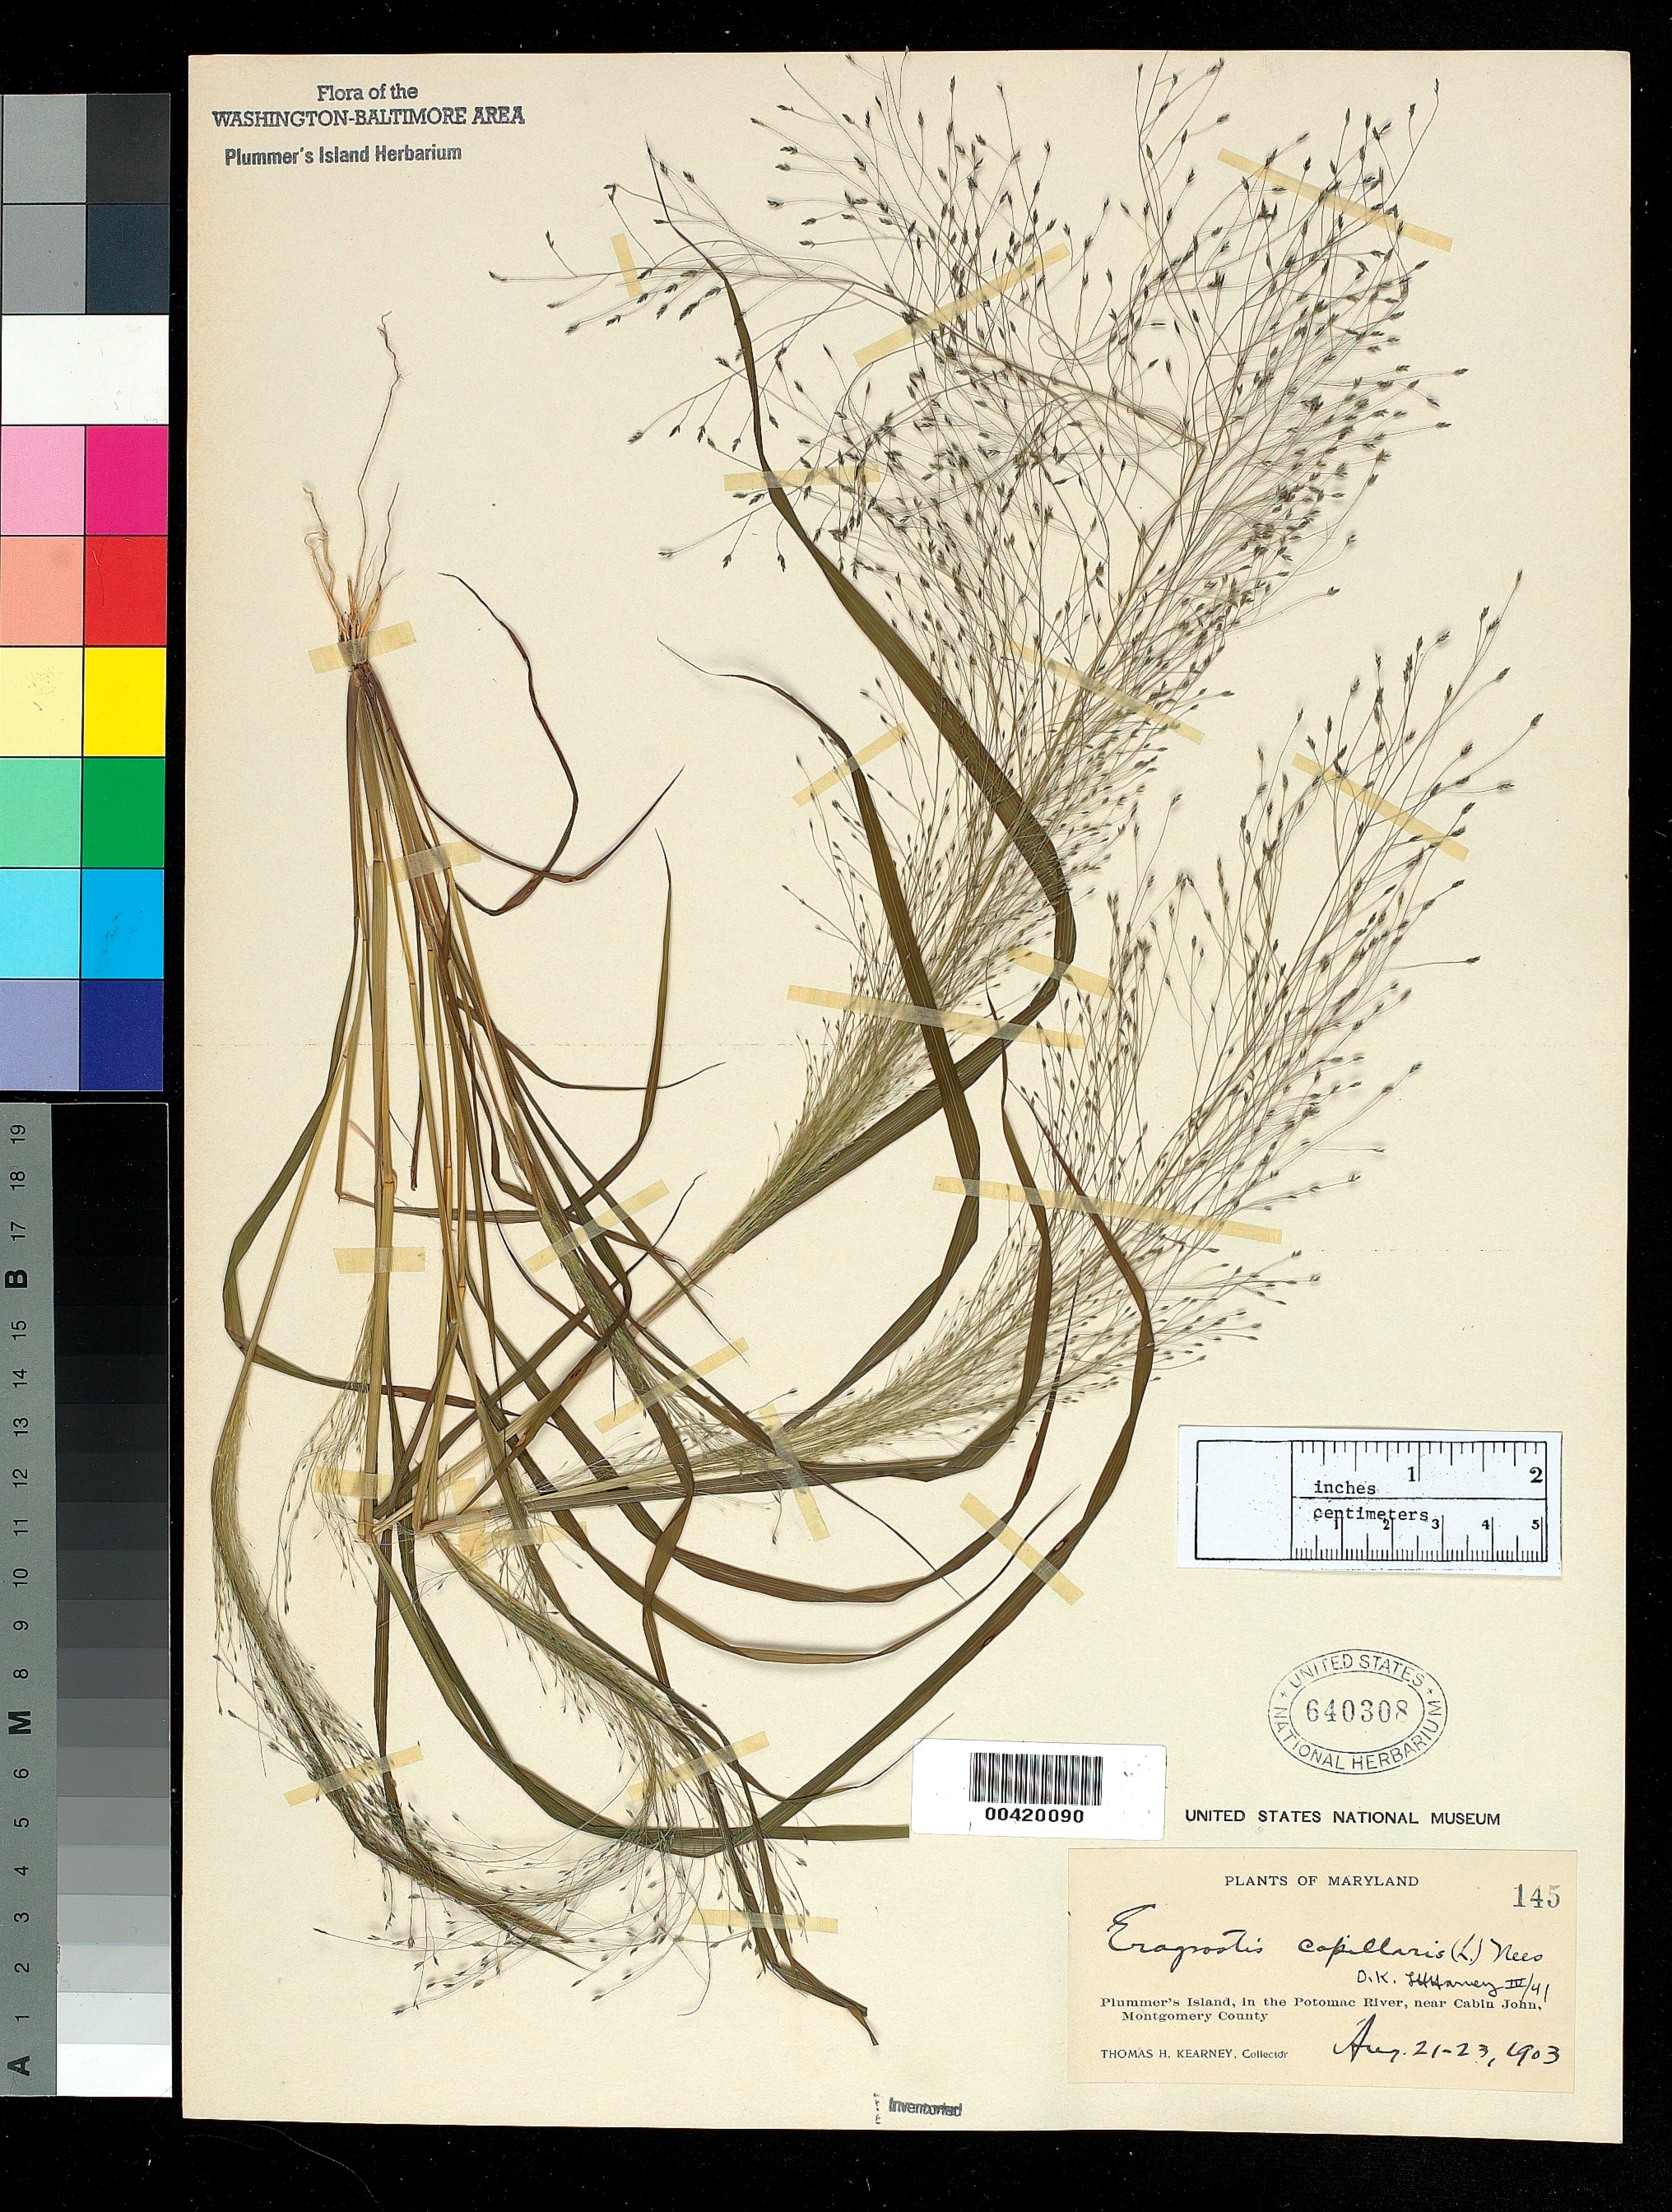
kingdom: Plantae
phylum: Tracheophyta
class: Liliopsida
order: Poales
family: Poaceae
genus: Eragrostis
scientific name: Eragrostis capillaris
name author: (L.) Nees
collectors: T. H. Kearney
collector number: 145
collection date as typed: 21 Aug 1903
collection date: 1903-08-21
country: United States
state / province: Maryland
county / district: Montgomery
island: Plummers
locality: Plummer's Island C. & O. Canal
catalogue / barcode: US 640308